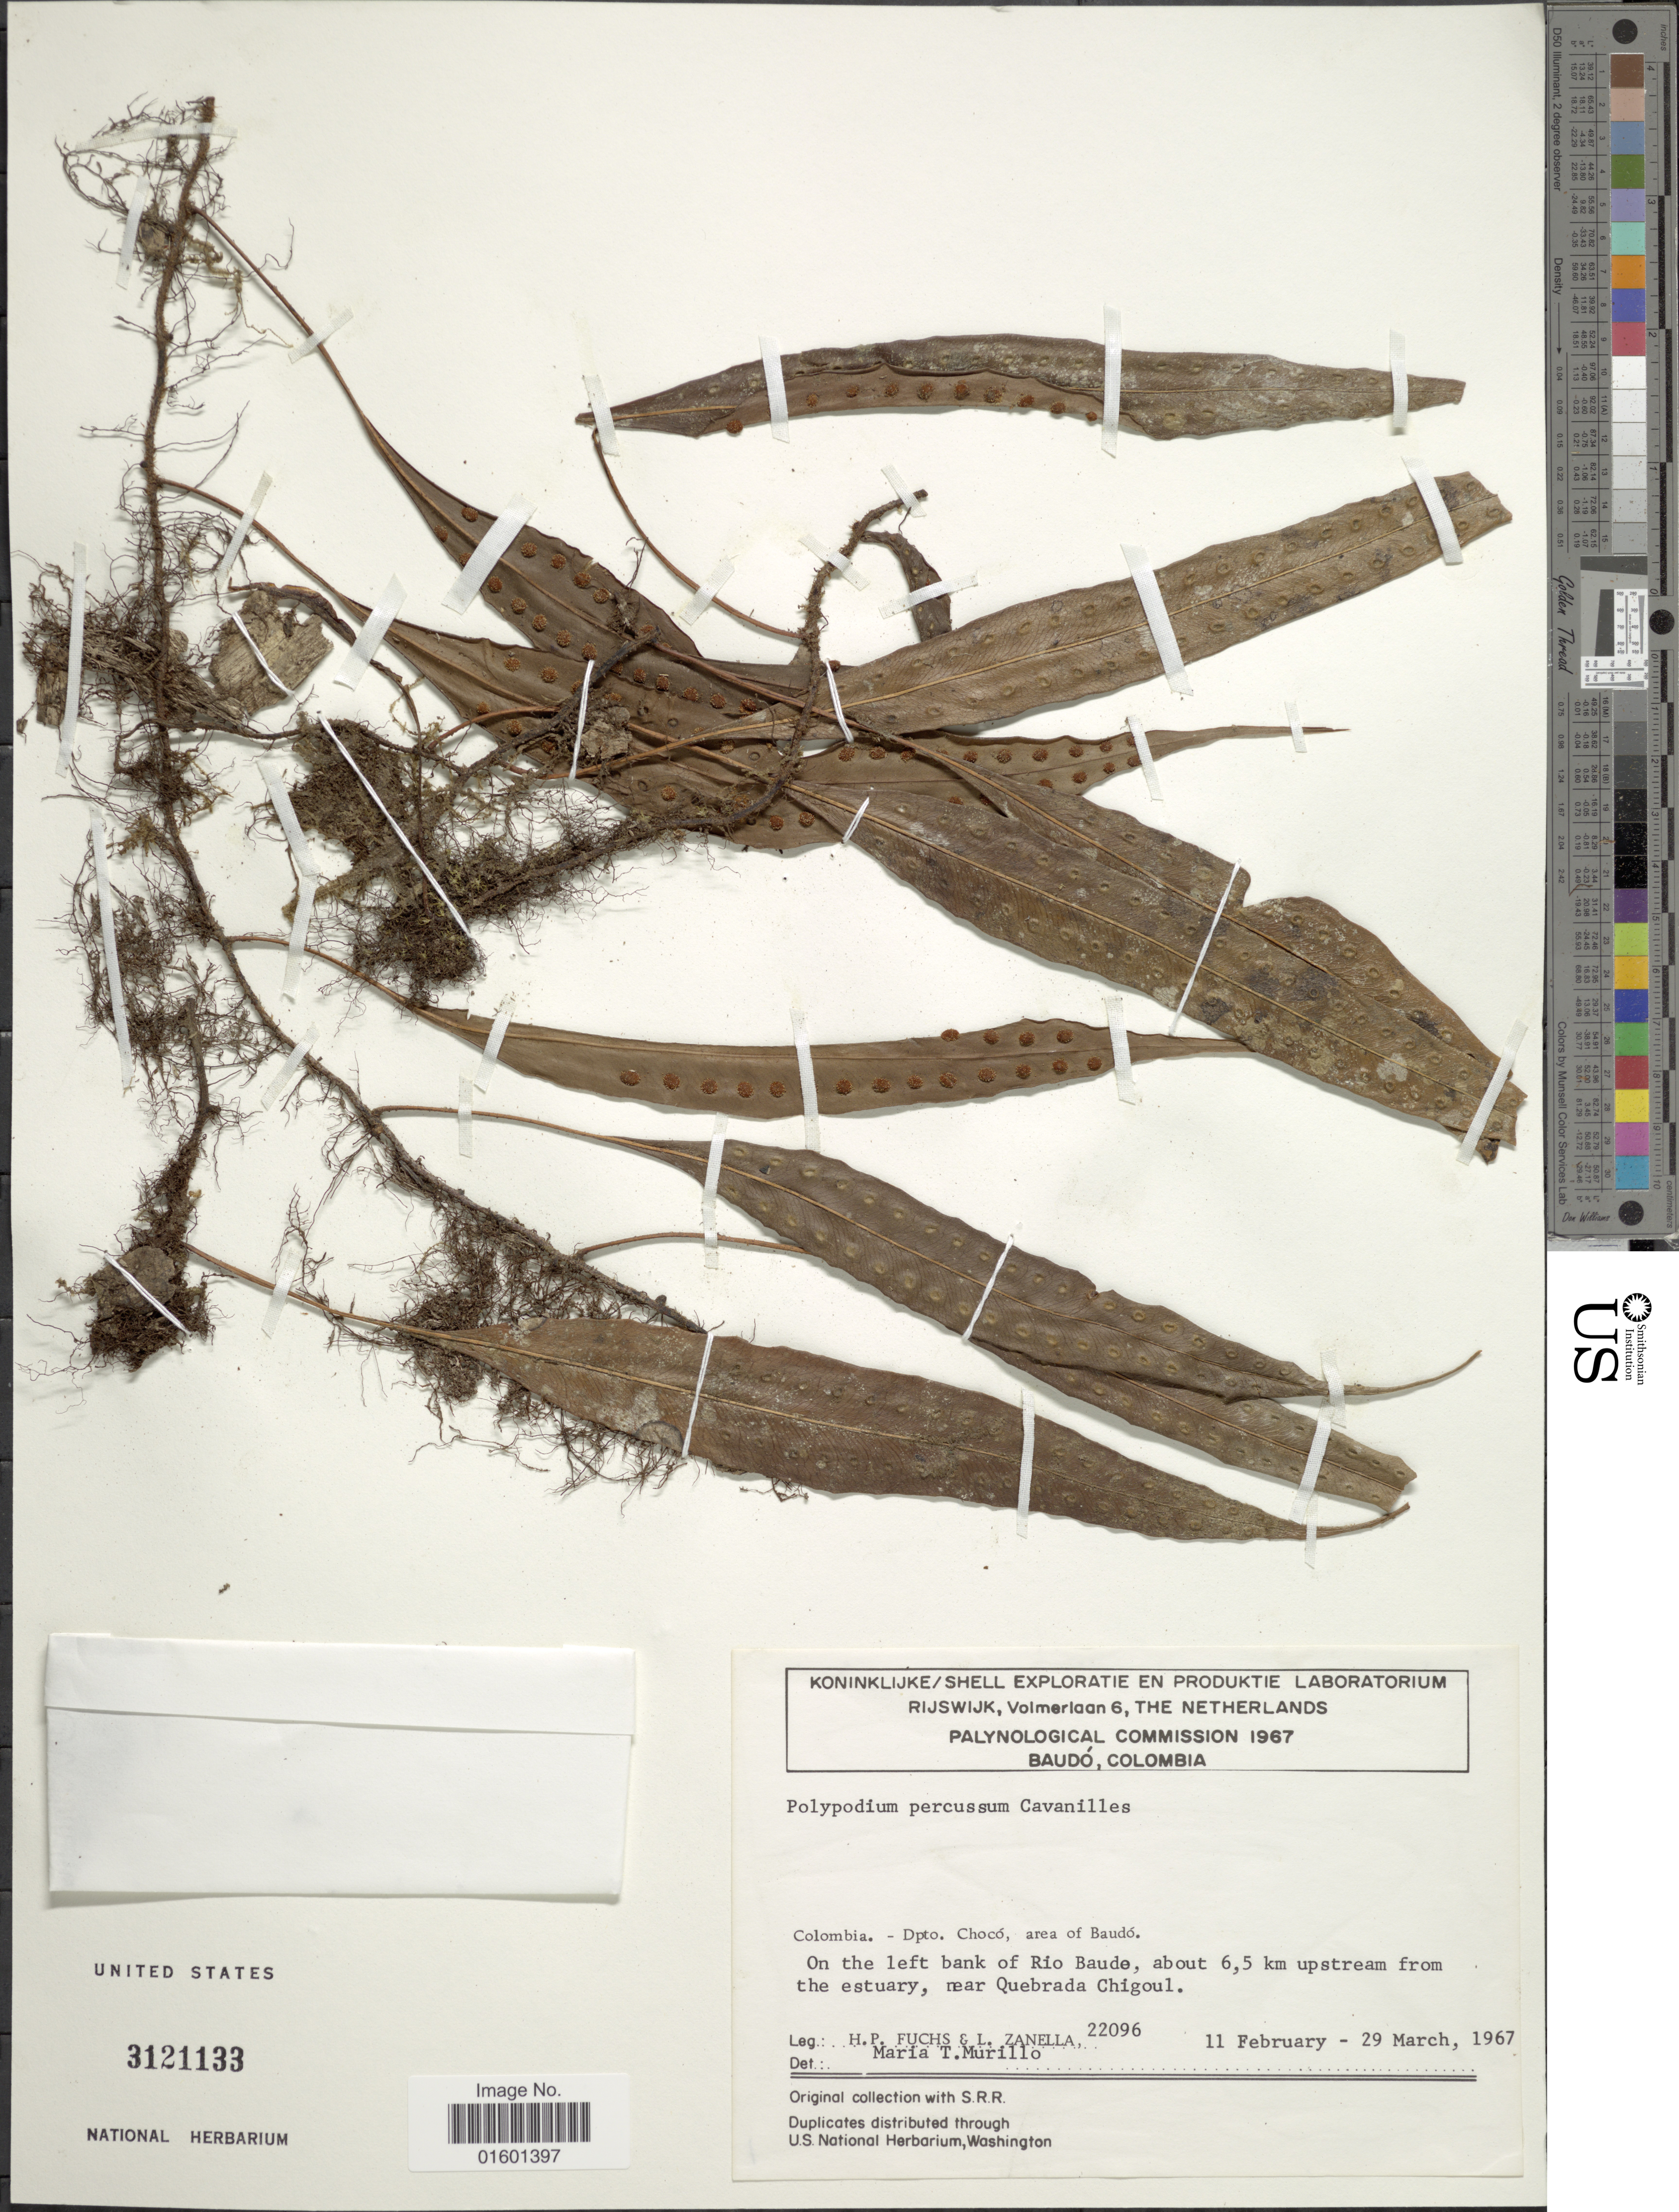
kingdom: Plantae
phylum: Tracheophyta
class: Polypodiopsida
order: Polypodiales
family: Polypodiaceae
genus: Microgramma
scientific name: Microgramma percussa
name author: (Cav.) de la Sota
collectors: H. P. Fuchs & L. Zanella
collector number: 22096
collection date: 1967-02-11/1967-03-29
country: Colombia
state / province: Chocó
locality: Area of Baudo, on the left bank of Rio Baude, about 6.5 km upstream from the estuary, near Quebrada Chigoul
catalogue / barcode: US 3121133